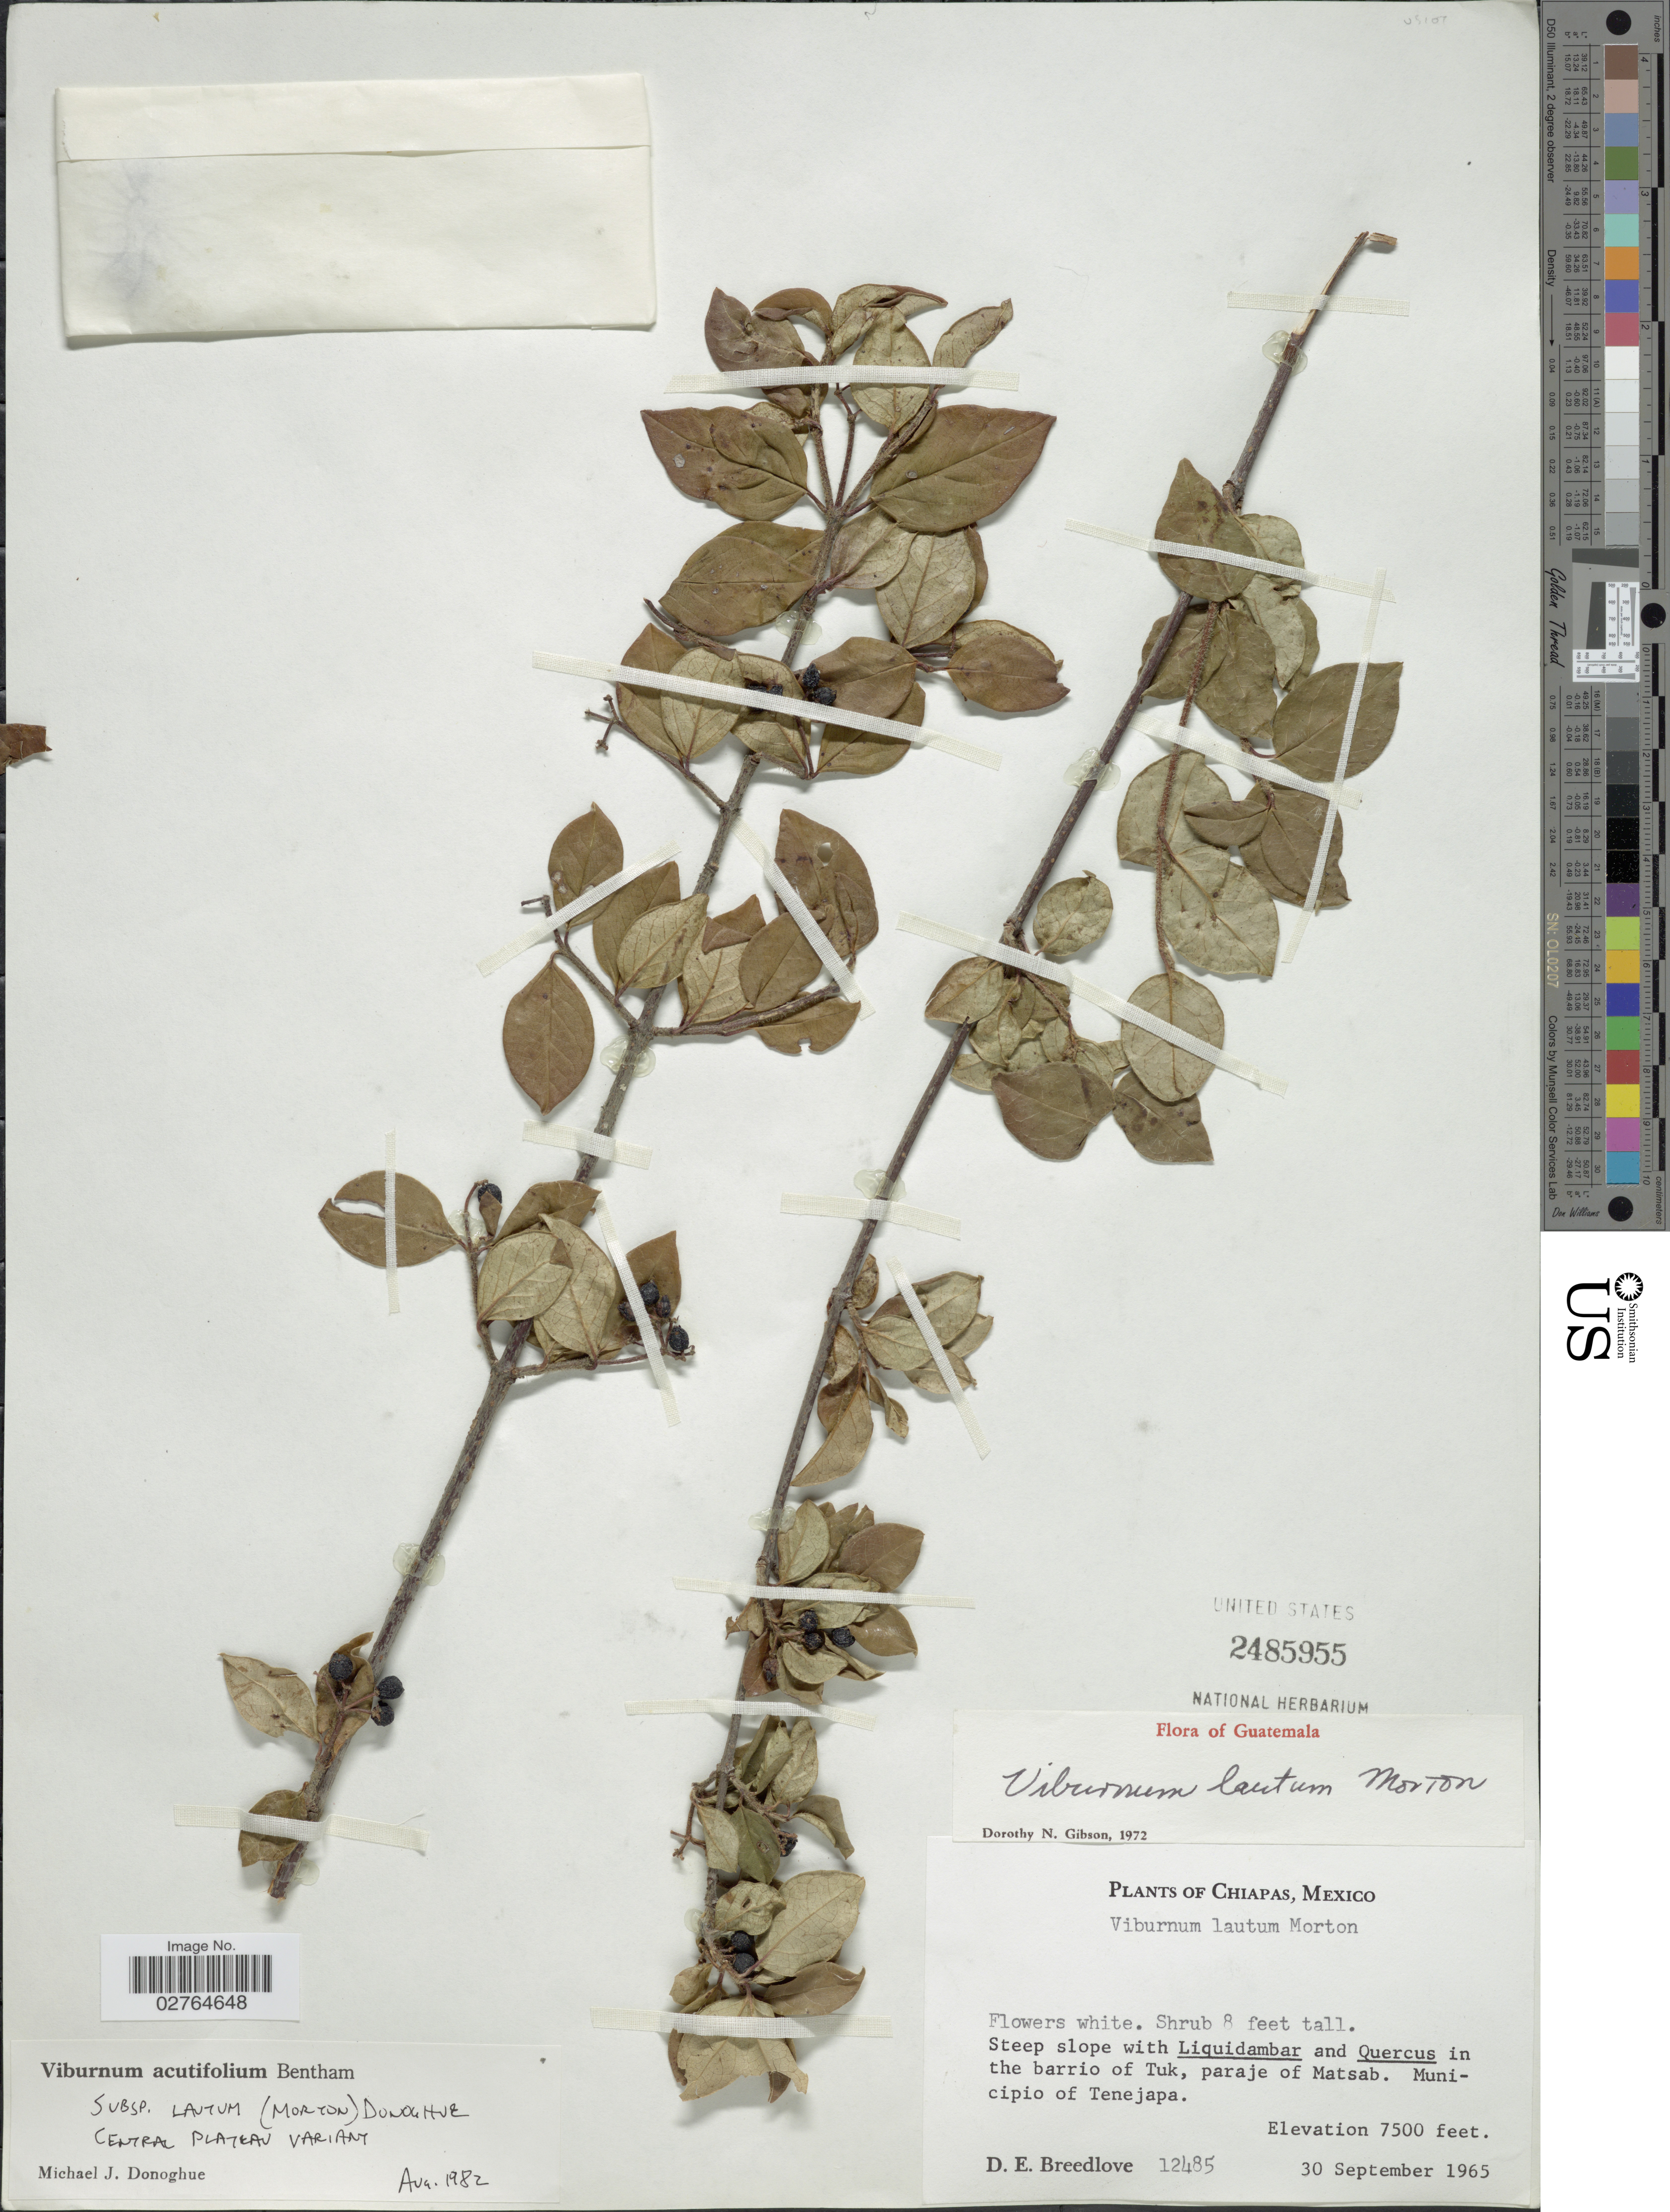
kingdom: Plantae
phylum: Tracheophyta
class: Magnoliopsida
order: Dipsacales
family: Viburnaceae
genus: Viburnum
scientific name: Viburnum acutifolium subsp. lautum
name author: (C.V. Morton) Villarreal & A.E. Estrada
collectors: D. E. Breedlove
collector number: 12485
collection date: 1965-09-30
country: Mexico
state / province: Chiapas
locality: Steep slope with Liquidambar and Quercus in the barrio of Tuk, paraje of Matsab. Municipio de Tenejapa.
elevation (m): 2286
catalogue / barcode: US 2485955